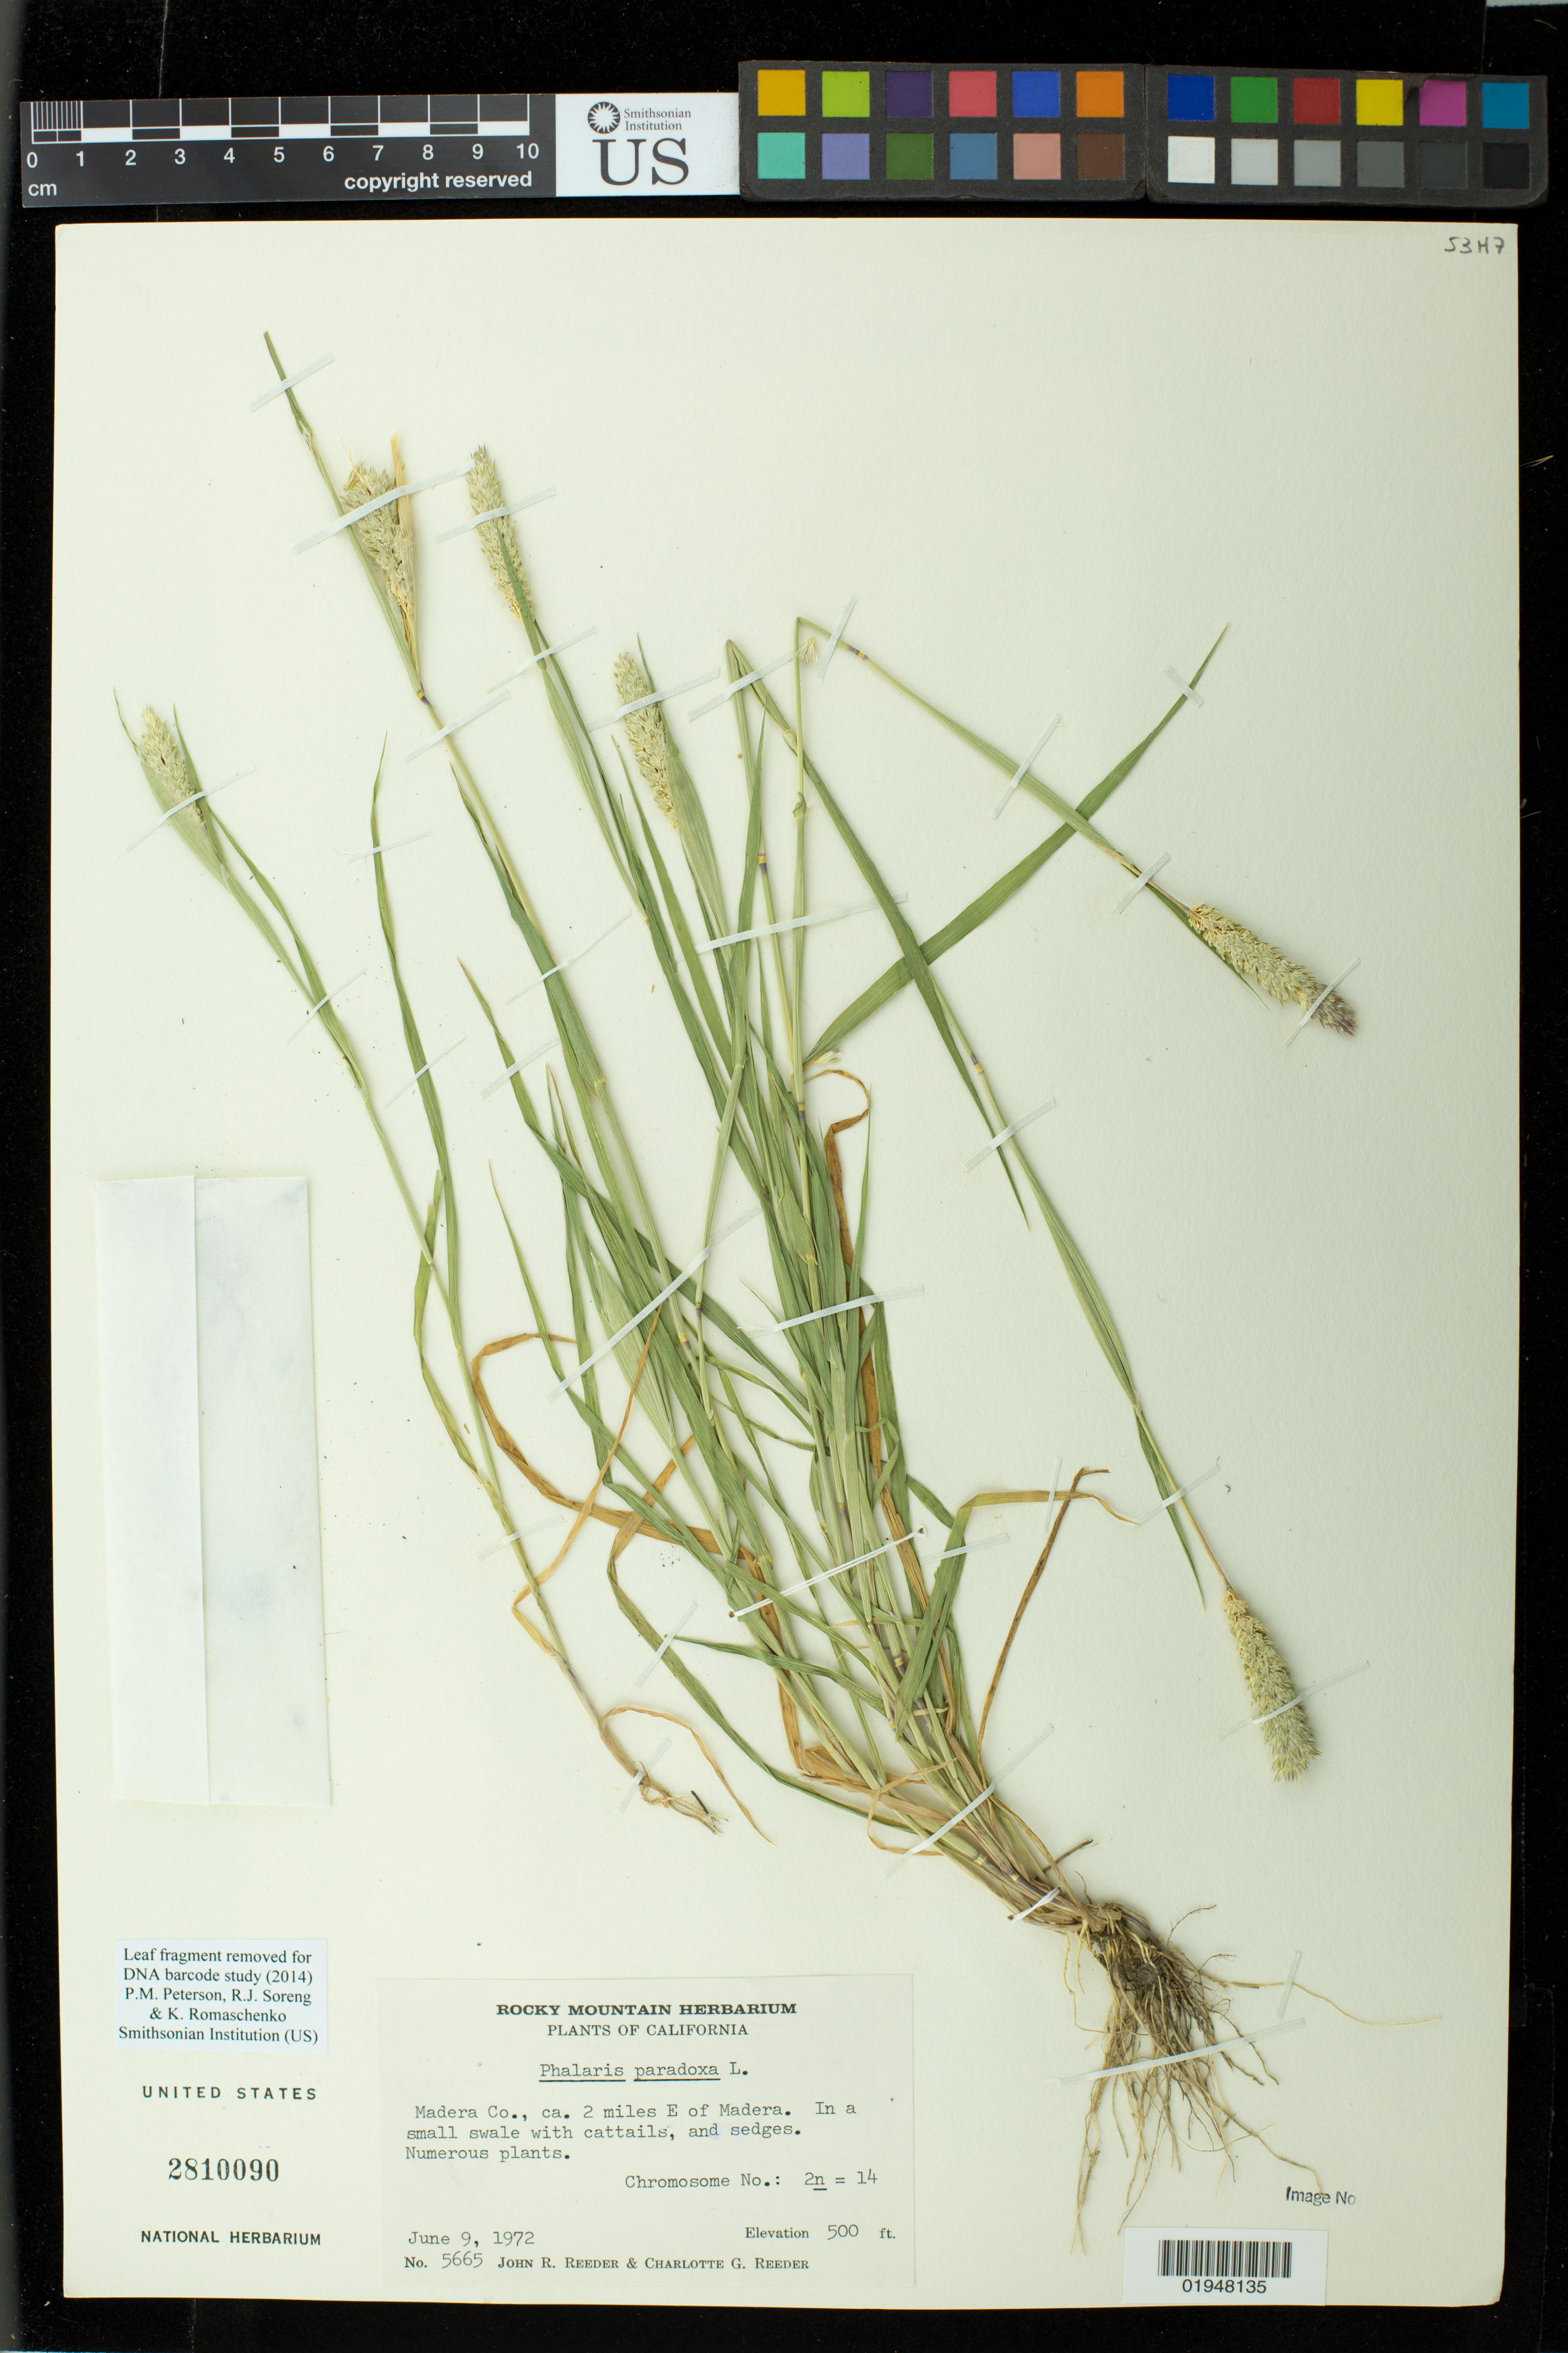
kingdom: Plantae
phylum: Tracheophyta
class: Liliopsida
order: Poales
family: Poaceae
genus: Phalaris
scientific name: Phalaris paradoxa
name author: L.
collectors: J. R. Reeder & C. G. Reeder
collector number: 5665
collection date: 1972-06-09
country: United States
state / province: California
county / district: Madera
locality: ca. 2 miles E of Madera.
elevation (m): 152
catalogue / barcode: US 2810090